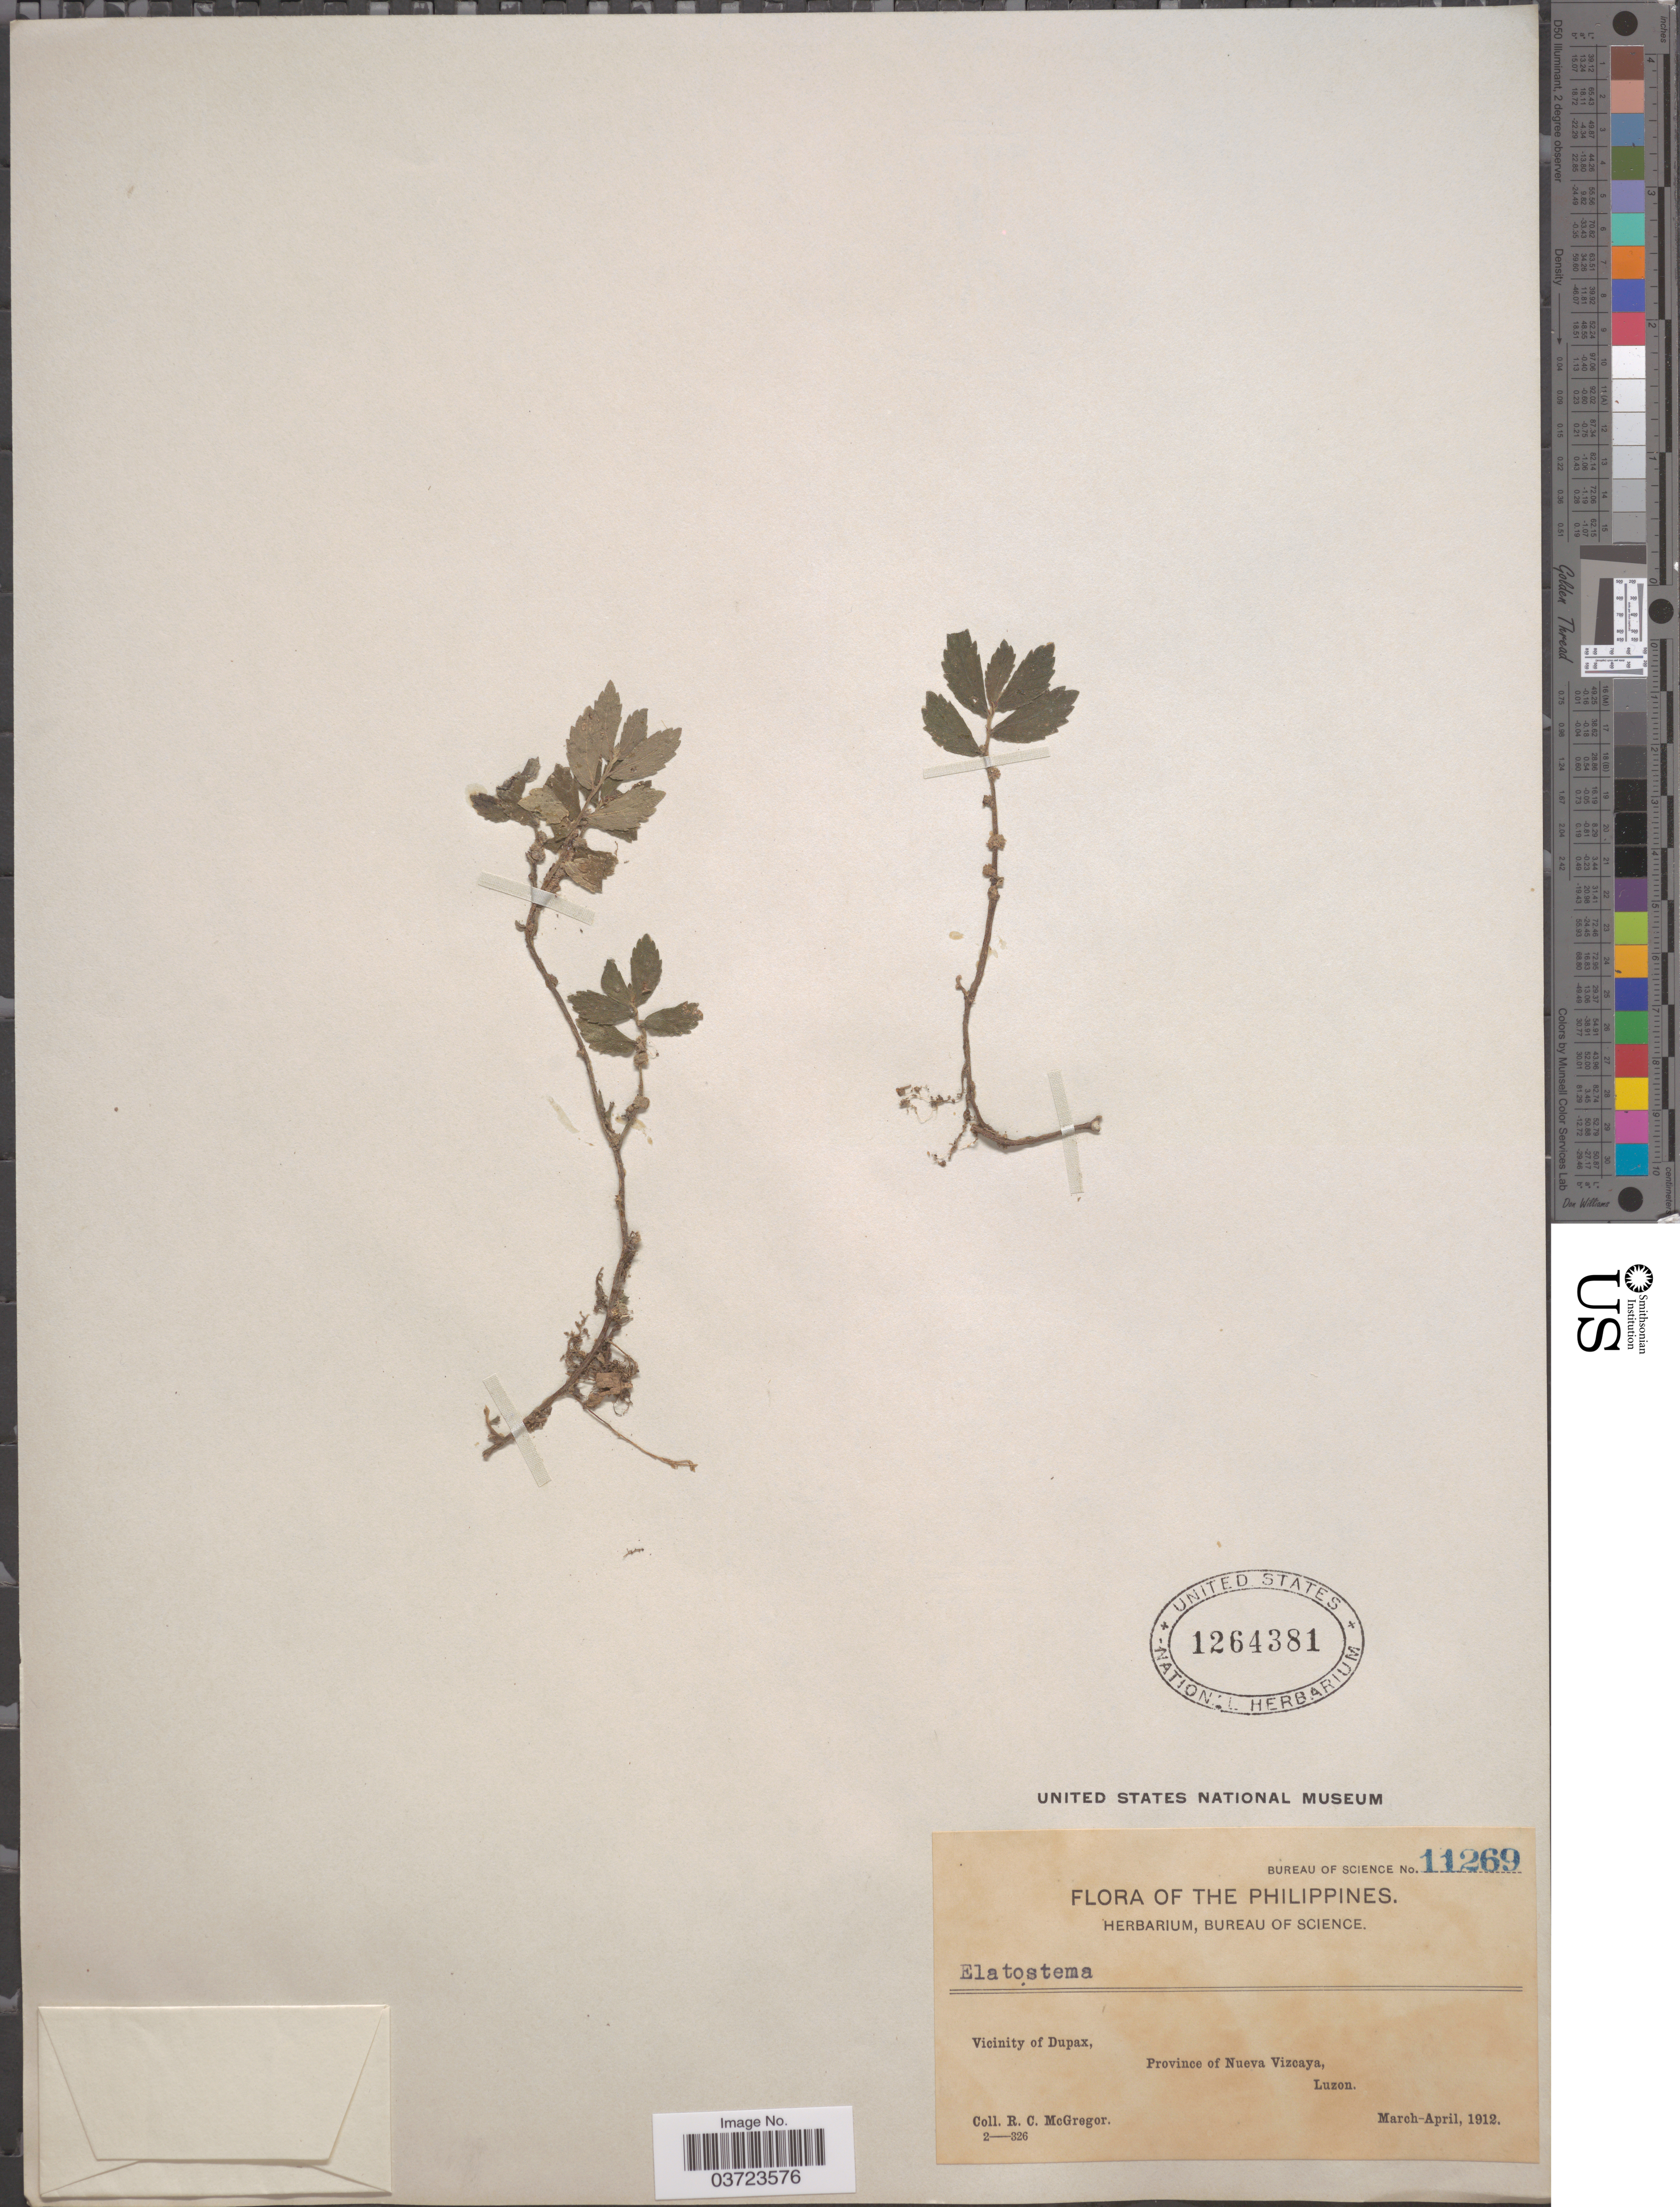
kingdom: Plantae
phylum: Tracheophyta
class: Magnoliopsida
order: Rosales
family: Urticaceae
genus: Elatostema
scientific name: Elatostema sp.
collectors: R. C. McGregor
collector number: Bureau of Science 11269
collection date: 1912-03/1912-04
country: Philippines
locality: Vicinity of Dupax, Province of Nueva Vizcaya, Luzon.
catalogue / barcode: US 1264381